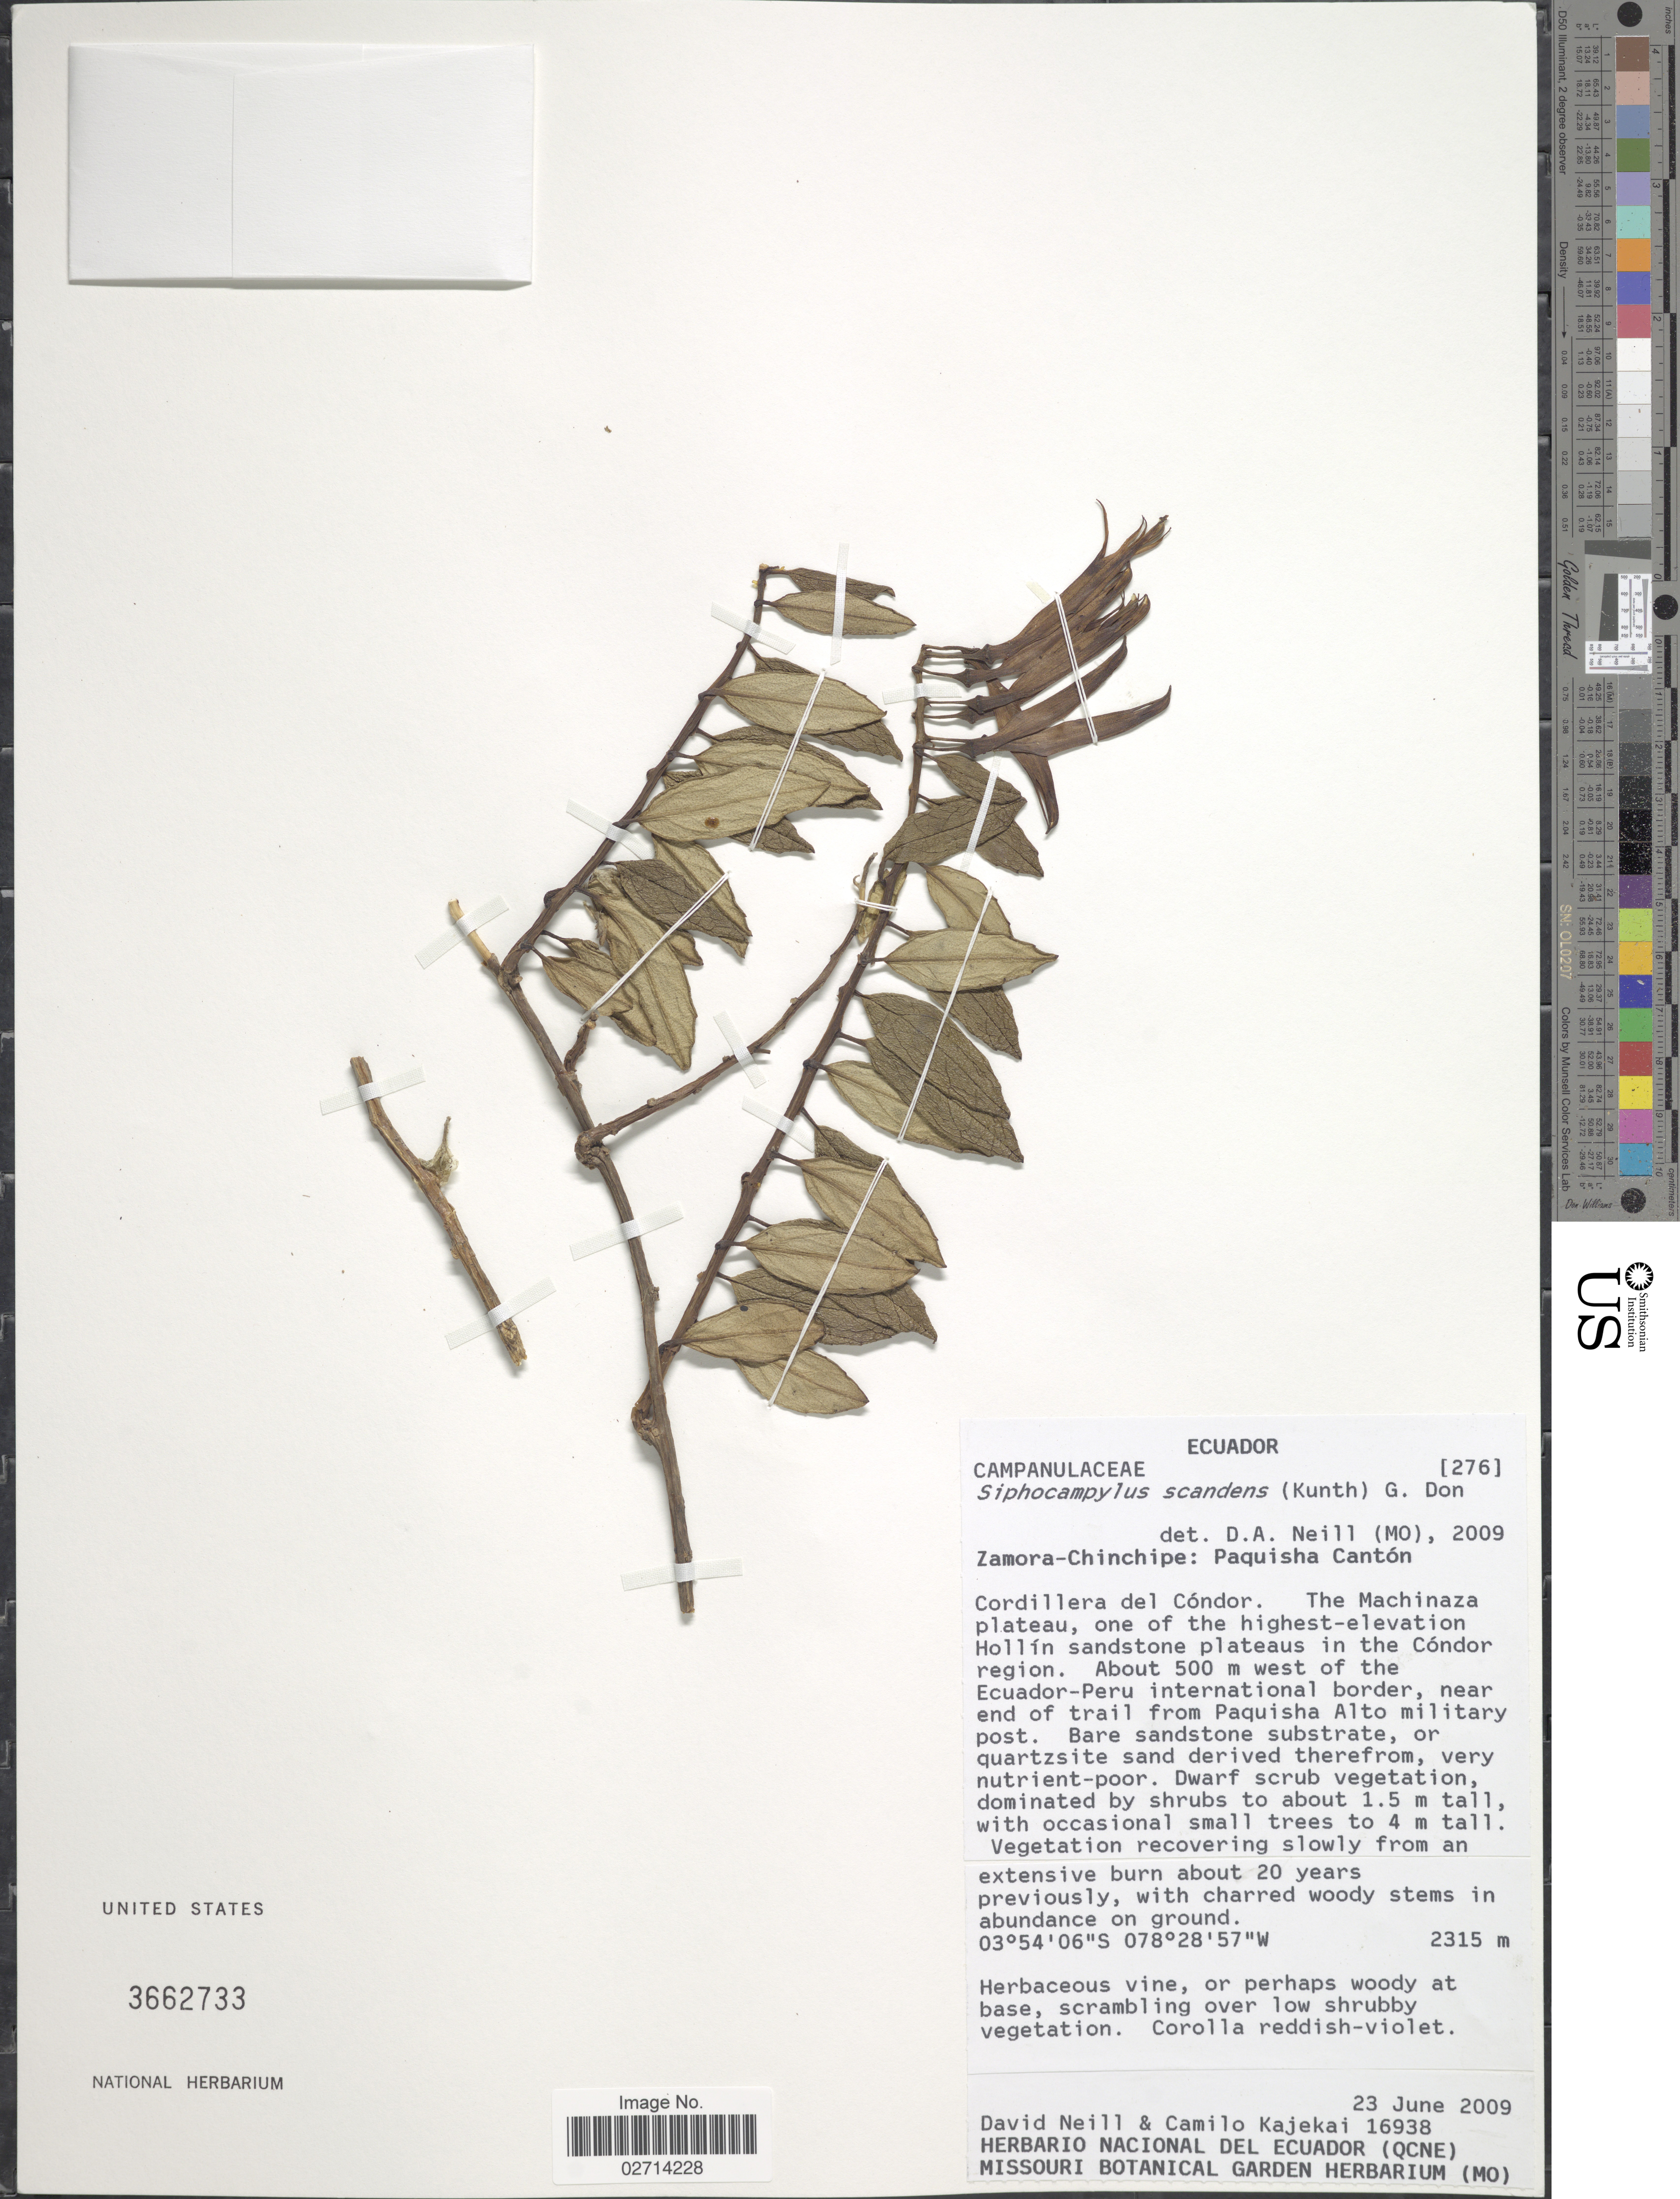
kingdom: Plantae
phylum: Tracheophyta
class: Magnoliopsida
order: Asterales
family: Campanulaceae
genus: Siphocampylus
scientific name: Siphocampylus scandens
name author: (Kunth) G. Don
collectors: D. Neill & C. Kajekai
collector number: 16938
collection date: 2009-06-23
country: Ecuador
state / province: Zamora-Chinchipe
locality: Paquisha Canton, Cordillera del Condor, The Machinaza plateau, one of the highest-elevation Hollin sandstone plateaus in the Condor region, about 500 m west of the Ecuador-Peru international border, near end of trail from Paquisha Alto military post.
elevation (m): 2315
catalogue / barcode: US 3662733